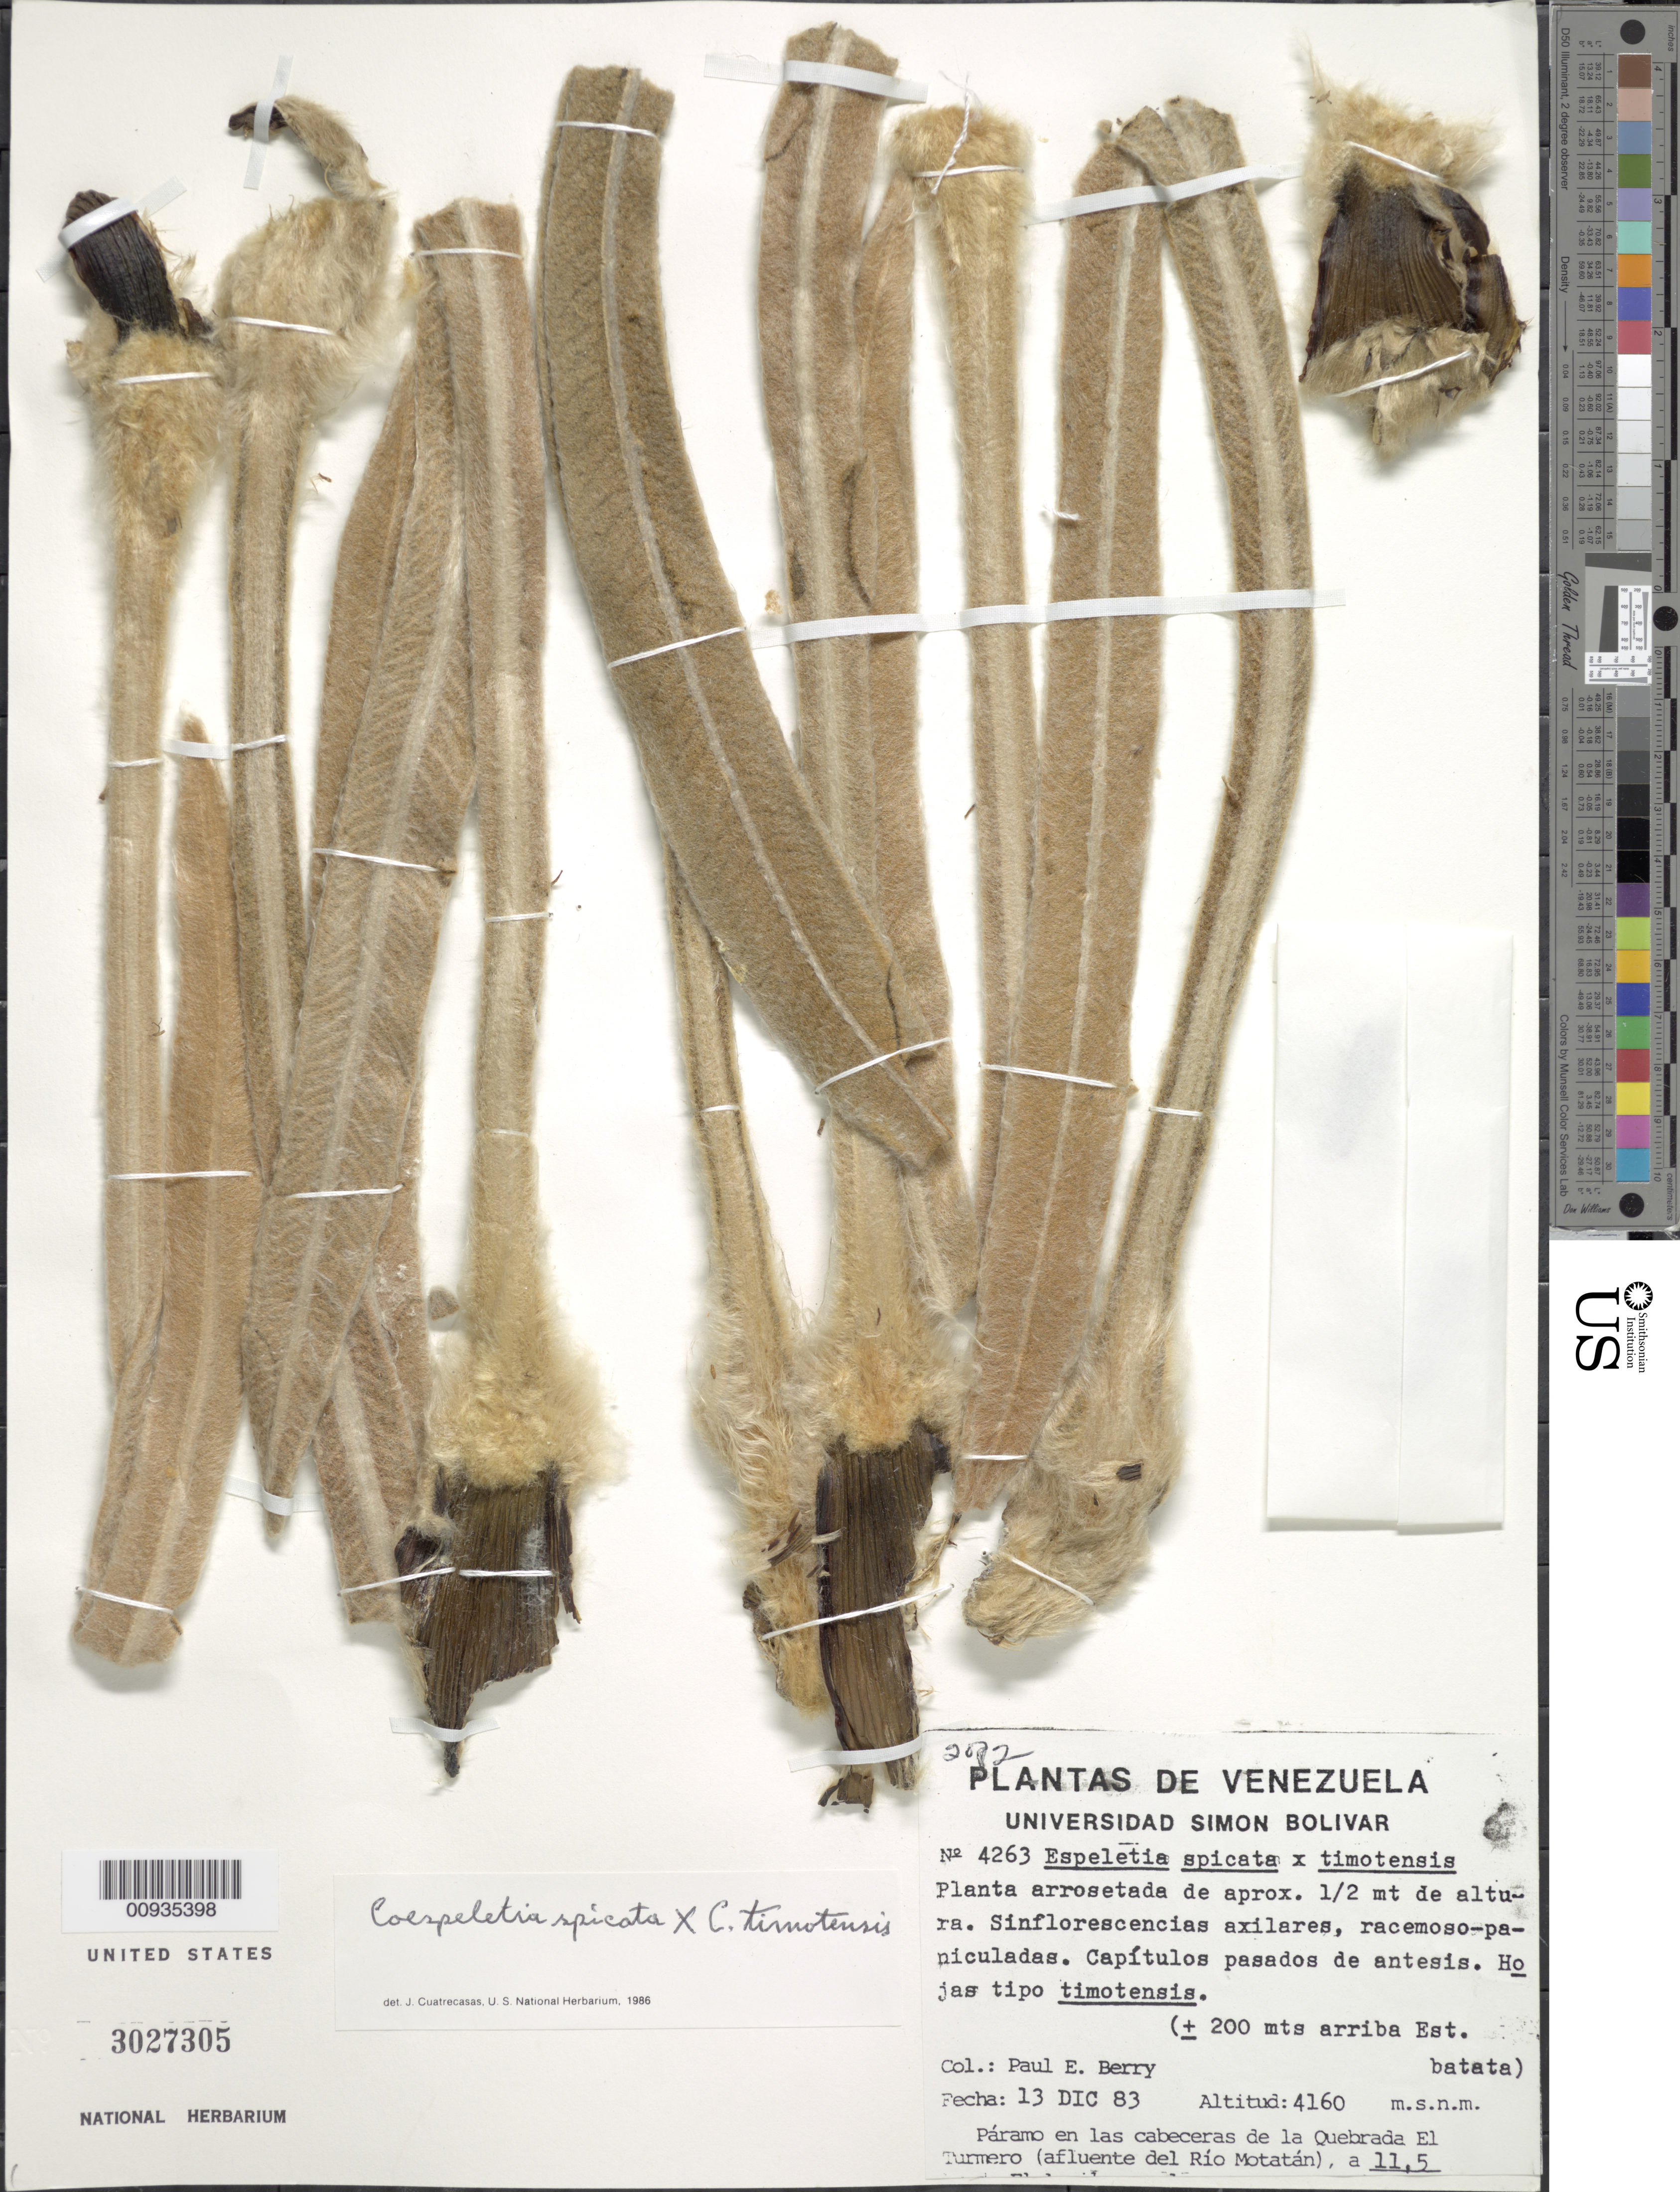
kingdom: Plantae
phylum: Tracheophyta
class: Magnoliopsida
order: Asterales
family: Asteraceae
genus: Coespeletia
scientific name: Coespeletia spicata x C. timotensis (Cuatrec.) Cuatrec.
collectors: P. E. Berry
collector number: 4263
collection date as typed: Transcribed d/m/y: 13/12/83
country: Venezuela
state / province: Mérida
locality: Paramo en las cabeceras de la Quebrada El Turmero (afluente del Rio Motatan) a 11.5 [illegible text]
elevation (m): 4160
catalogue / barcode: US 3027305